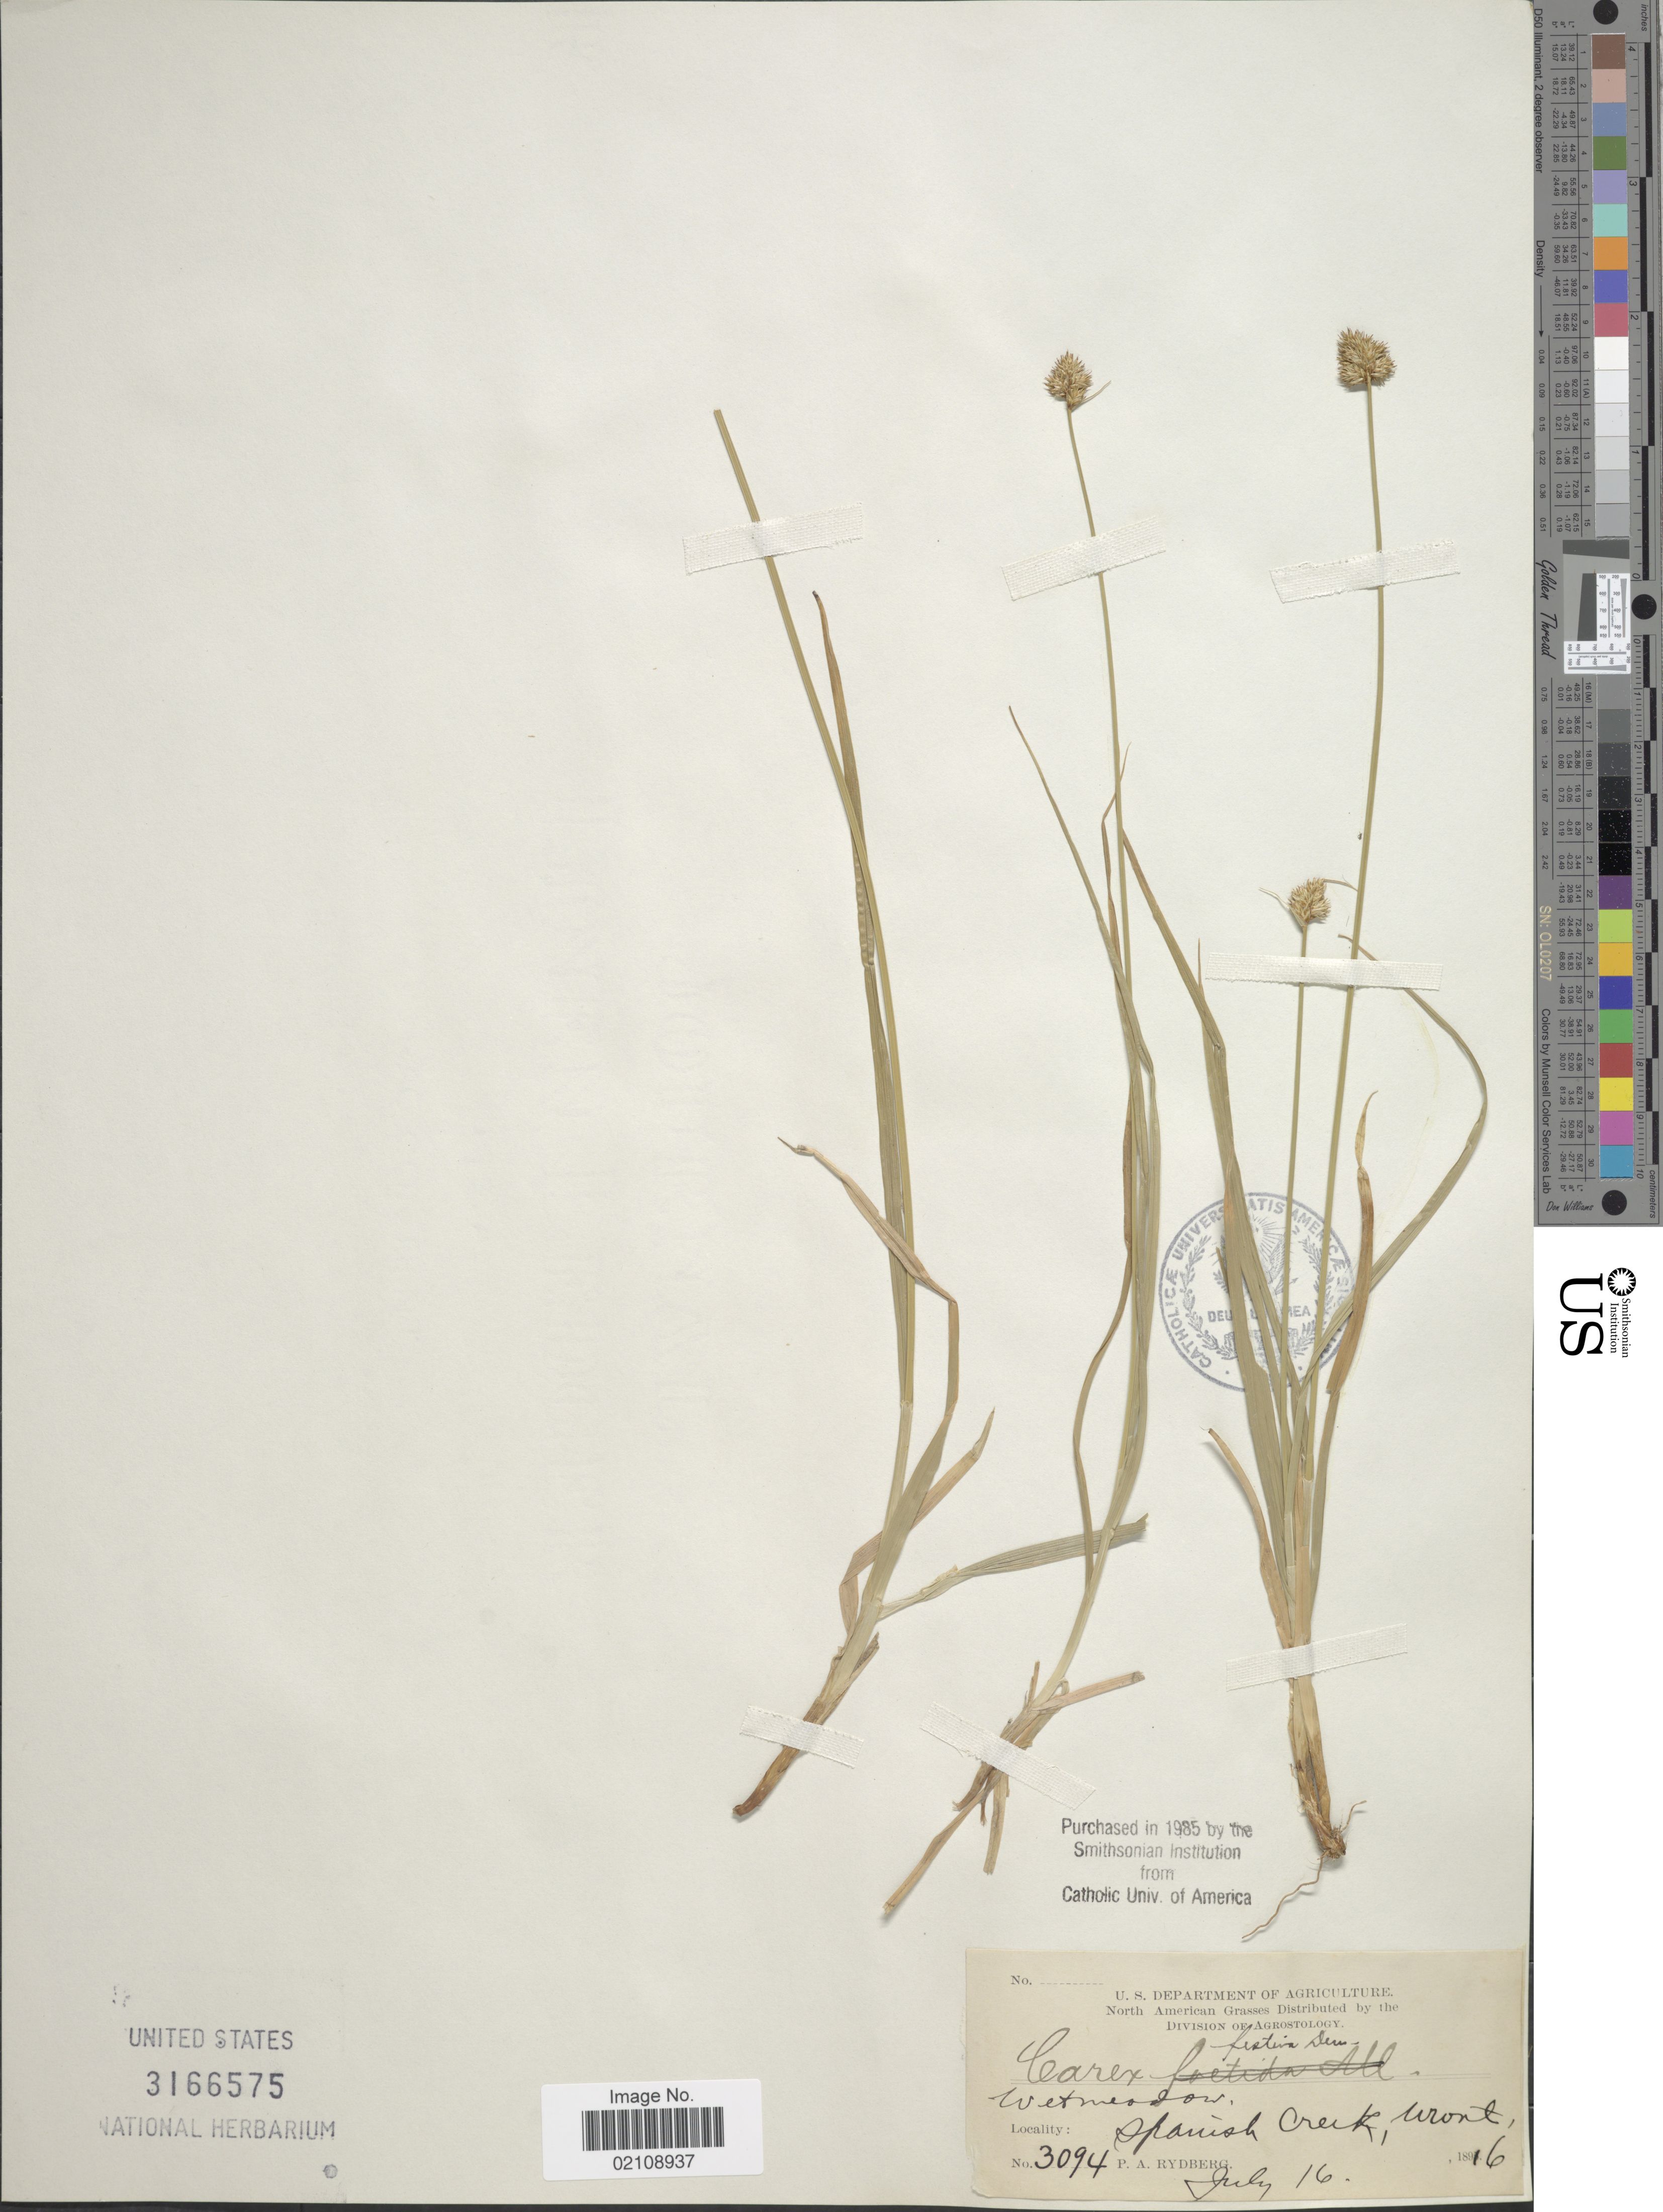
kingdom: Plantae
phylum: Tracheophyta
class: Liliopsida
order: Poales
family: Cyperaceae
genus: Carex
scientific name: Carex microptera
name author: Mack.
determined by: Mackenzie, K. K.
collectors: P. A. Rydberg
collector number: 3094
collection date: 1896-07-16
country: United States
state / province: Montana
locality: Spanish Creek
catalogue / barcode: US 3166575